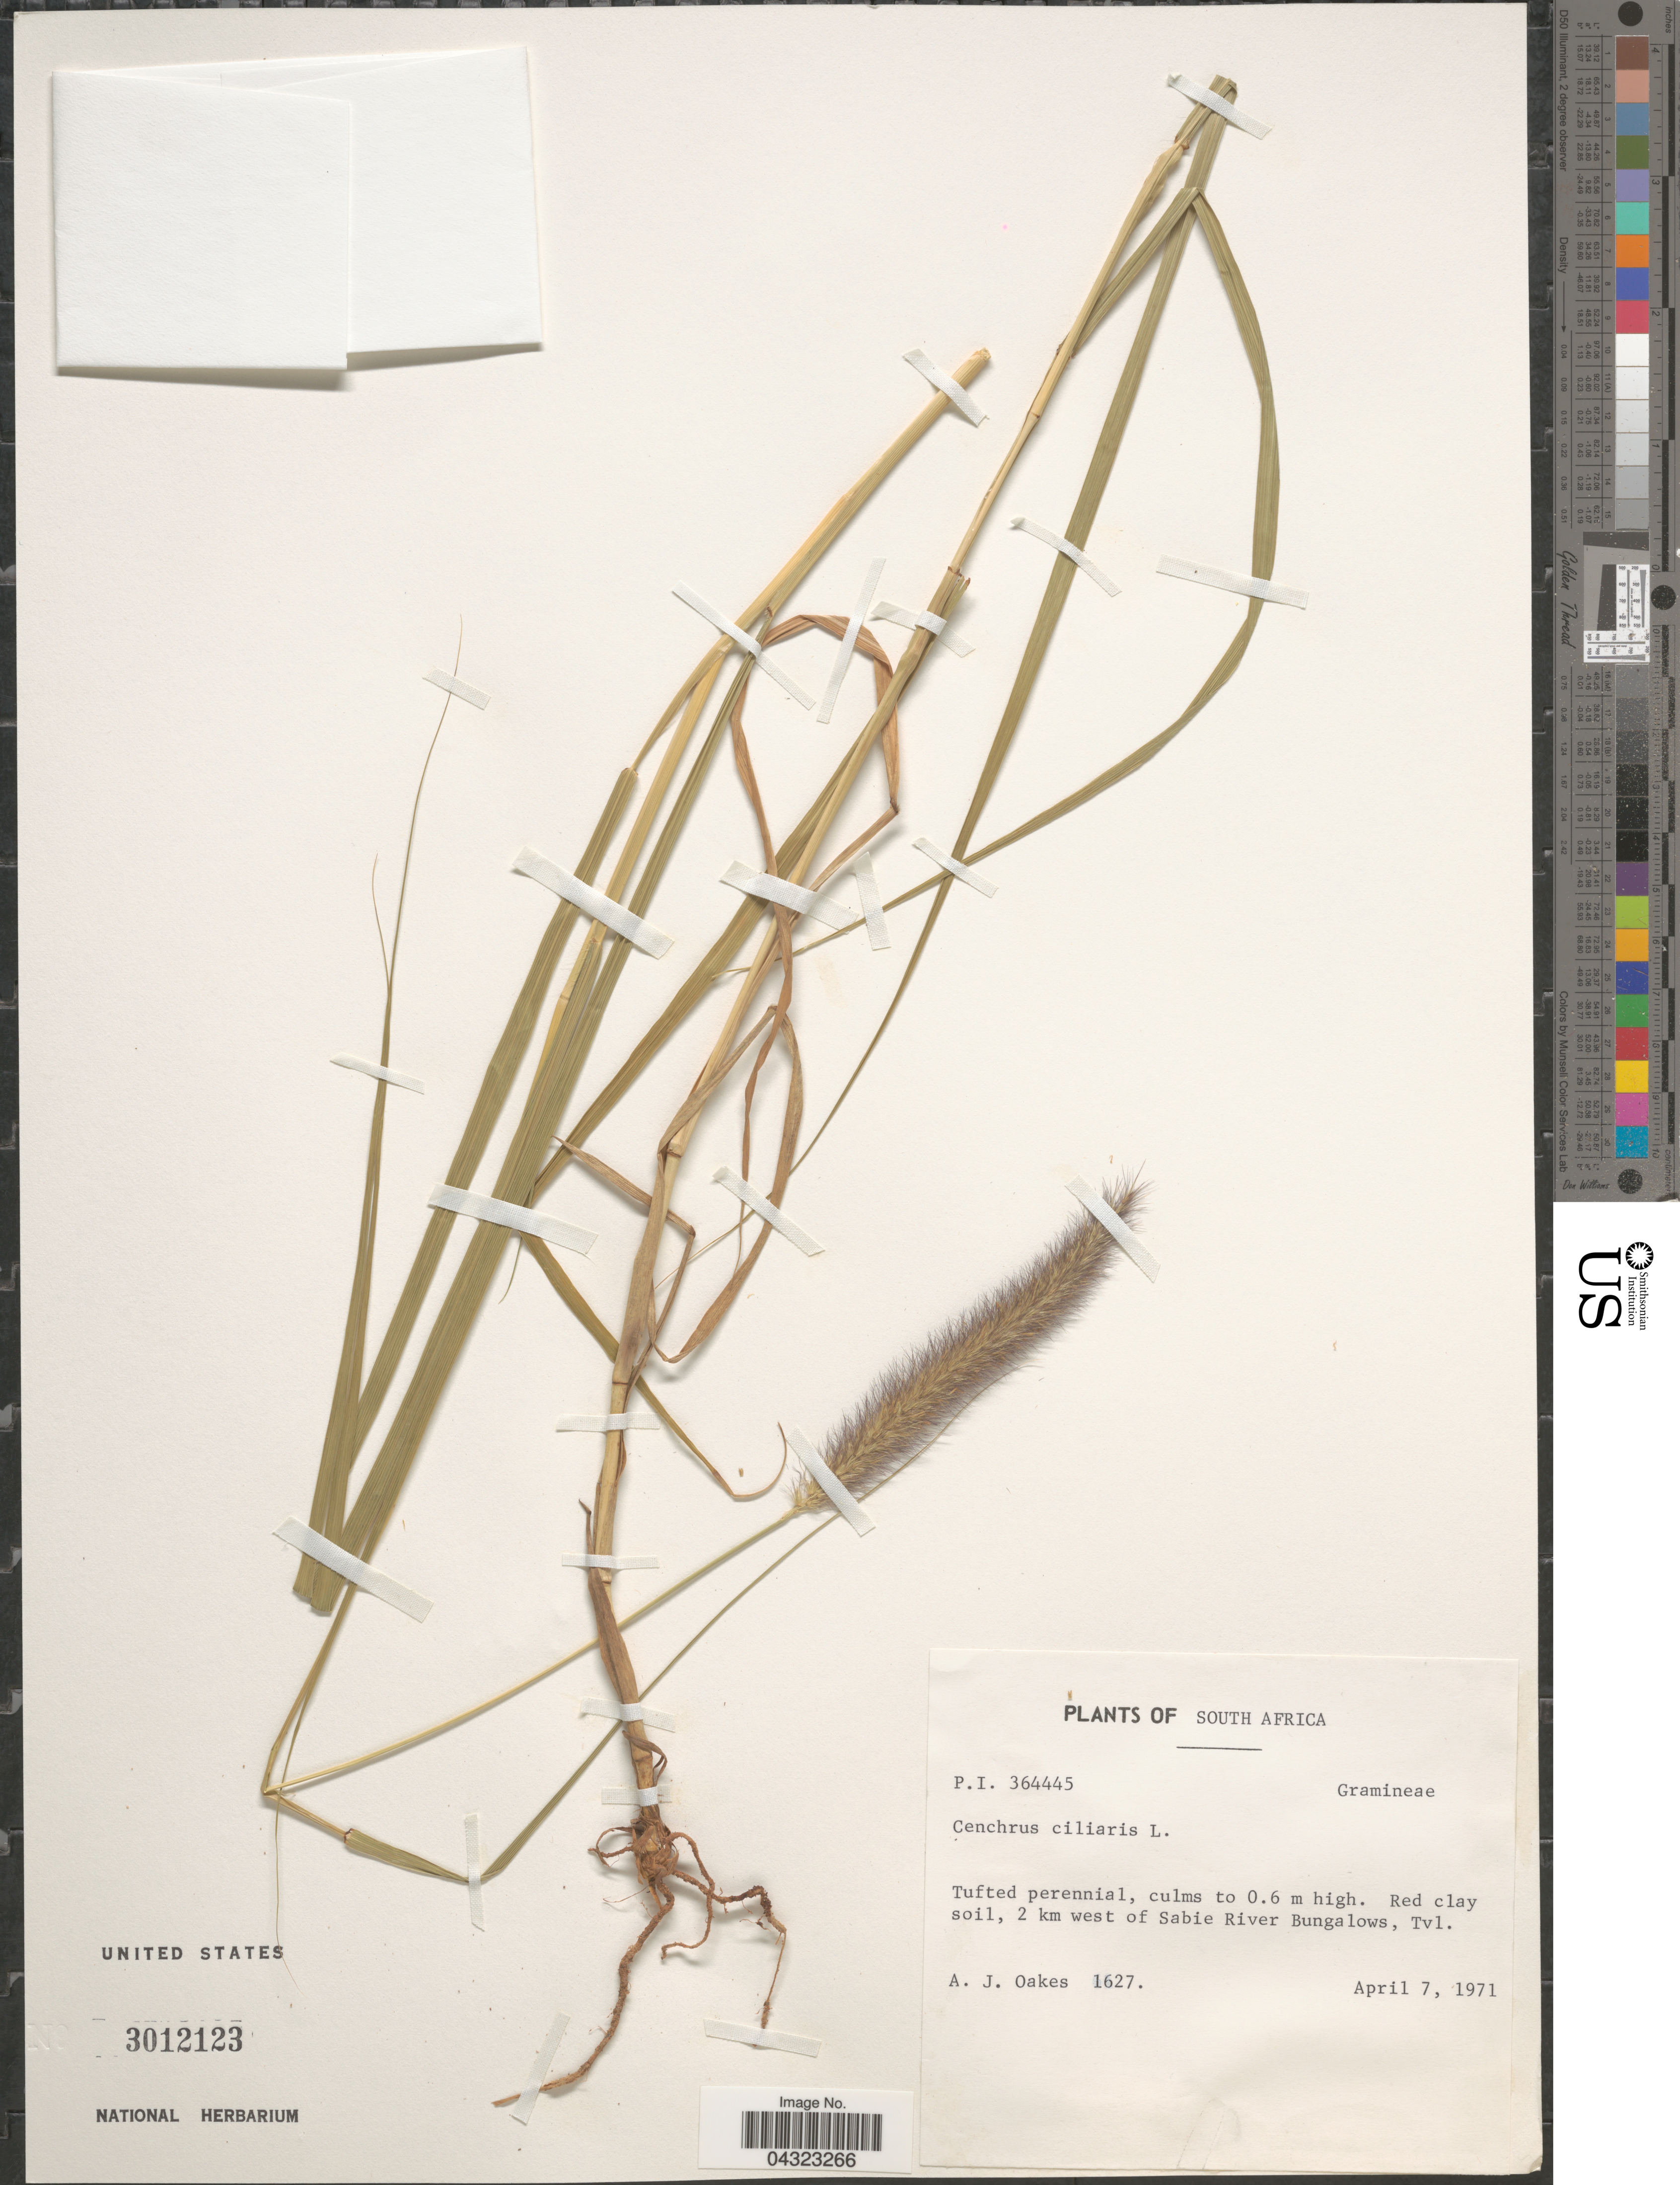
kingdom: Plantae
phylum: Tracheophyta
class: Liliopsida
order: Poales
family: Poaceae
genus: Cenchrus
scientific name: Cenchrus ciliaris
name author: L.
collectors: A. Oakes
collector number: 1627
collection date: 1971-04-07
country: South Africa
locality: Red clay soil, 2 km west of Sabie River Bungalows, Tvl.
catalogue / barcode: US 3012123